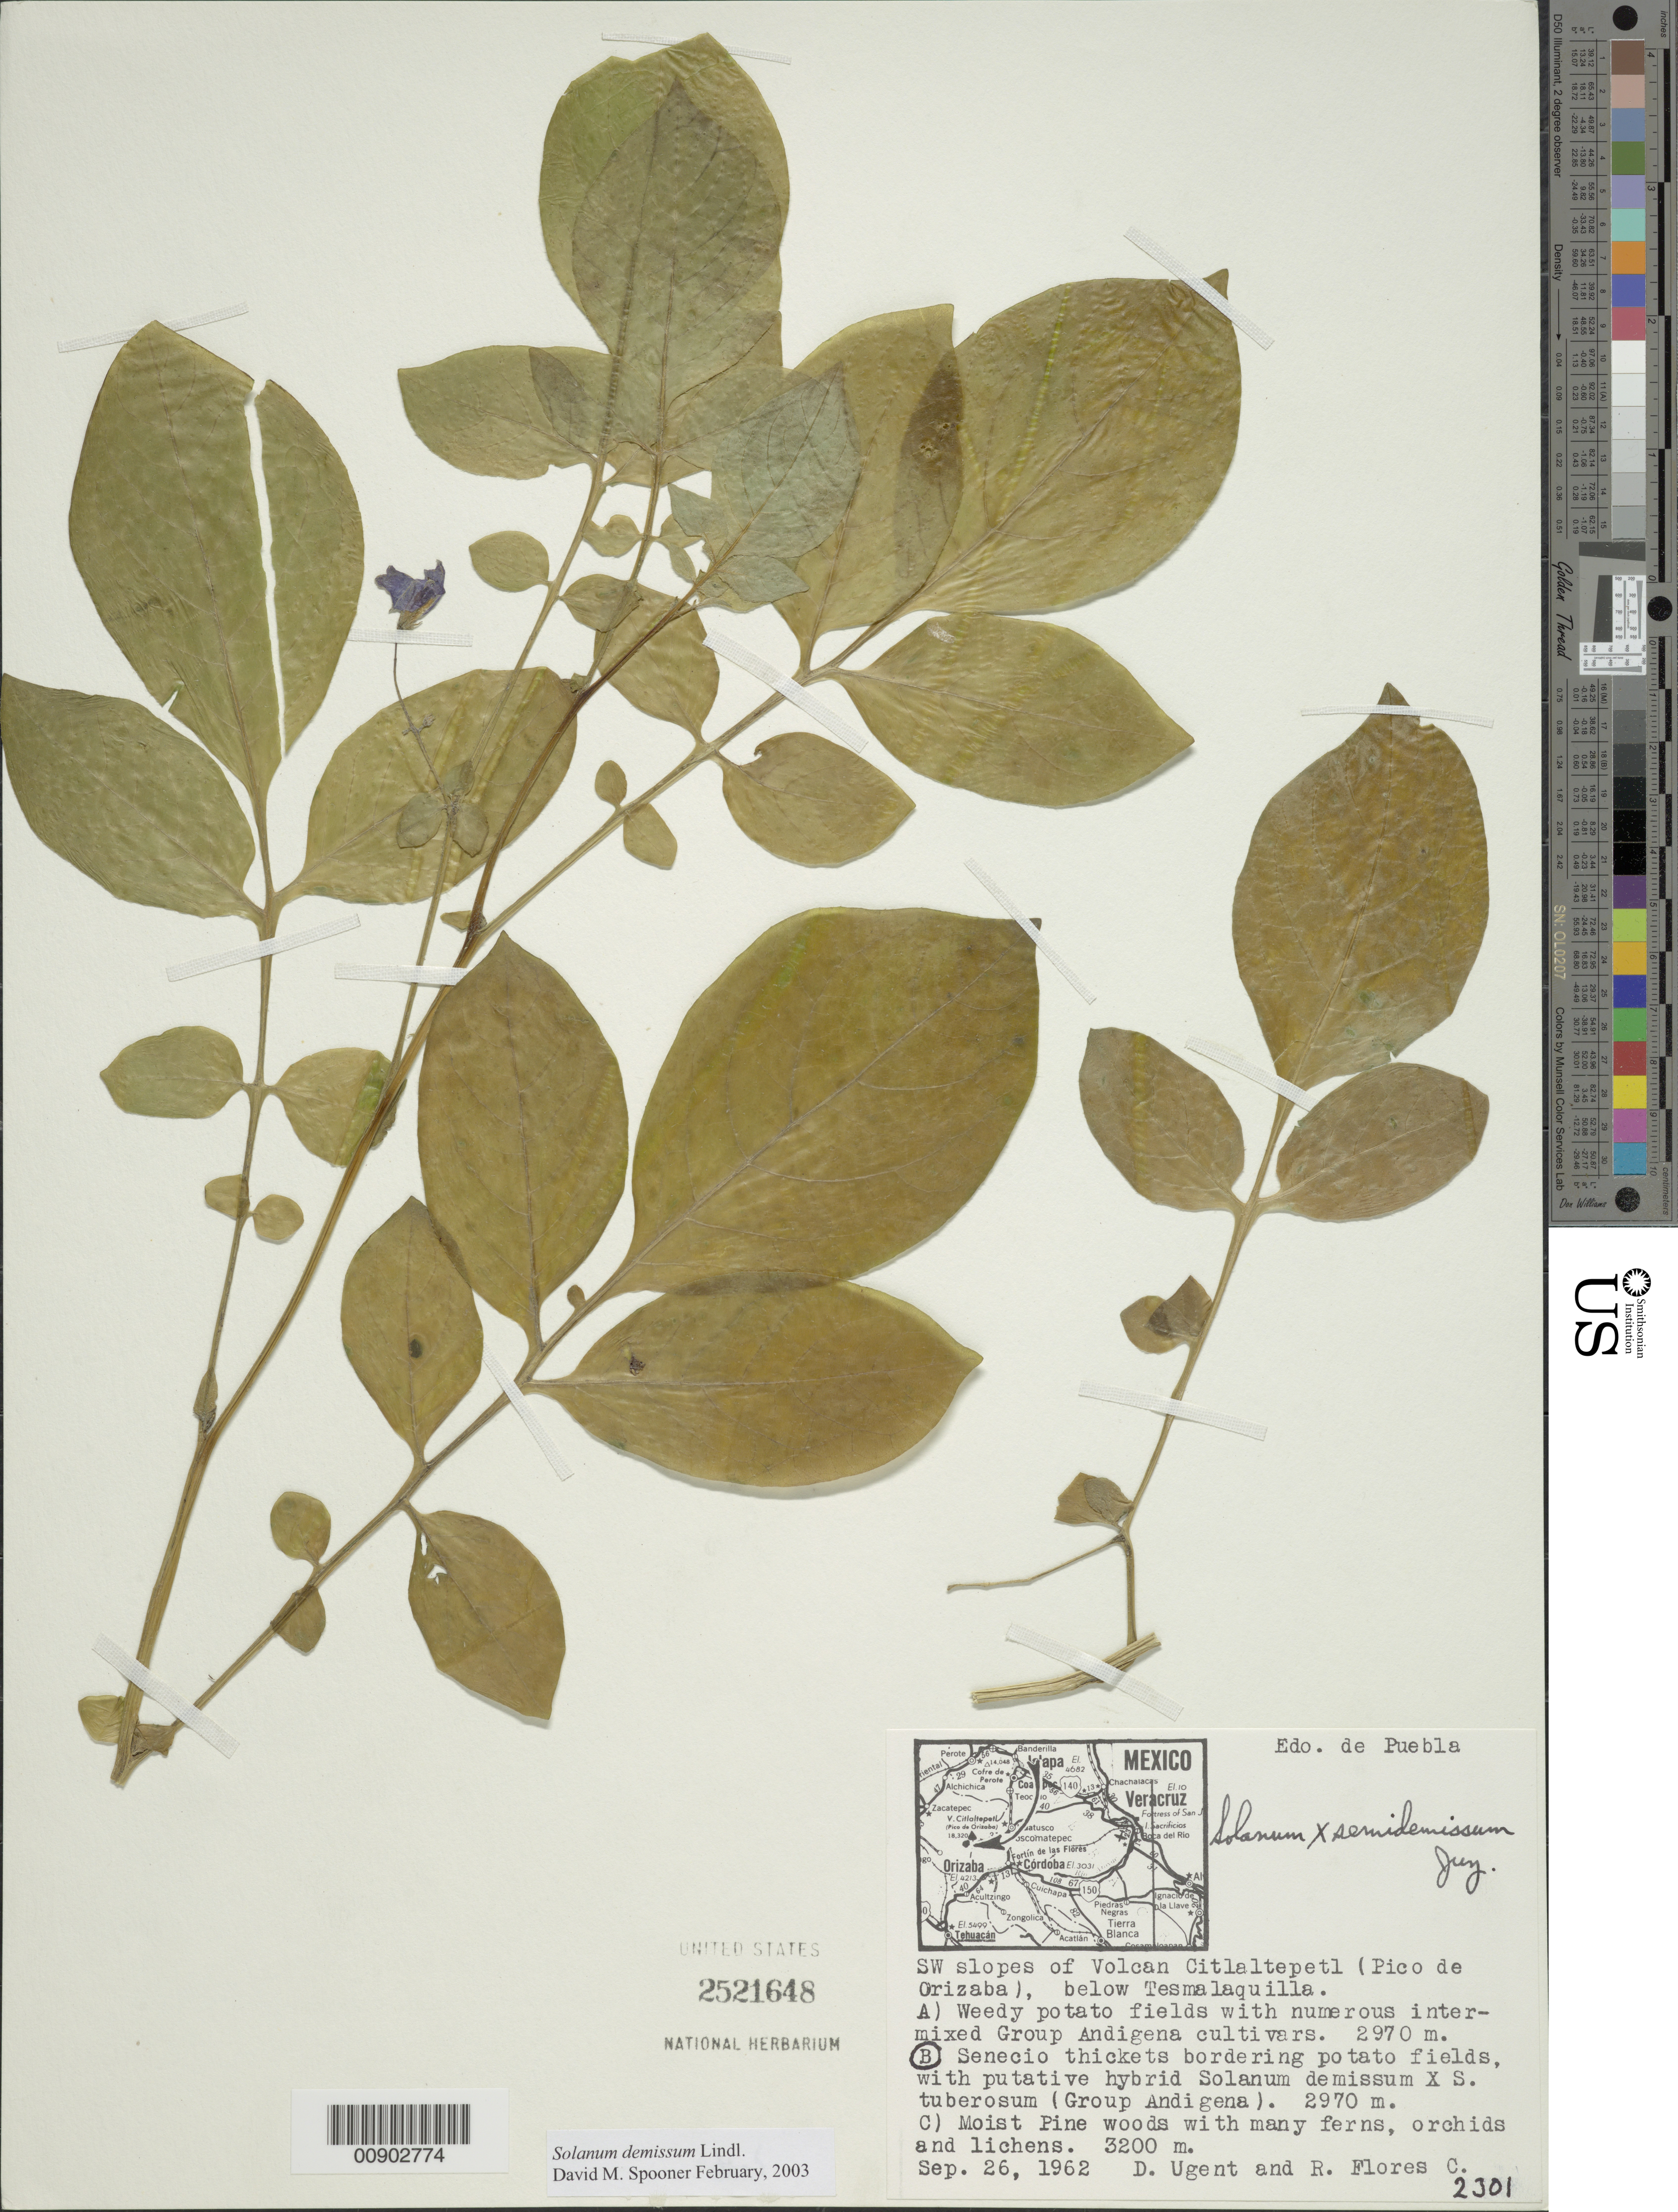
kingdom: Plantae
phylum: Tracheophyta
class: Magnoliopsida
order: Solanales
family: Solanaceae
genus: Solanum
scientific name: Solanum demissum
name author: Lindl.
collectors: D. Ugent & R. Flores-C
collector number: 2301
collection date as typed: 26 Sep 1962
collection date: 1962-09-26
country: Mexico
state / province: Puebla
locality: SW slopes of Volcán Citlaltepetl (Pico de Orizaba), below Tesmalaquilla, Puebla.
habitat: Senecio thickets bordering potato fields, with putative hybrid Solanum demissum X S. tuberosum (Group Andigena).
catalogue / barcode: US 2521648